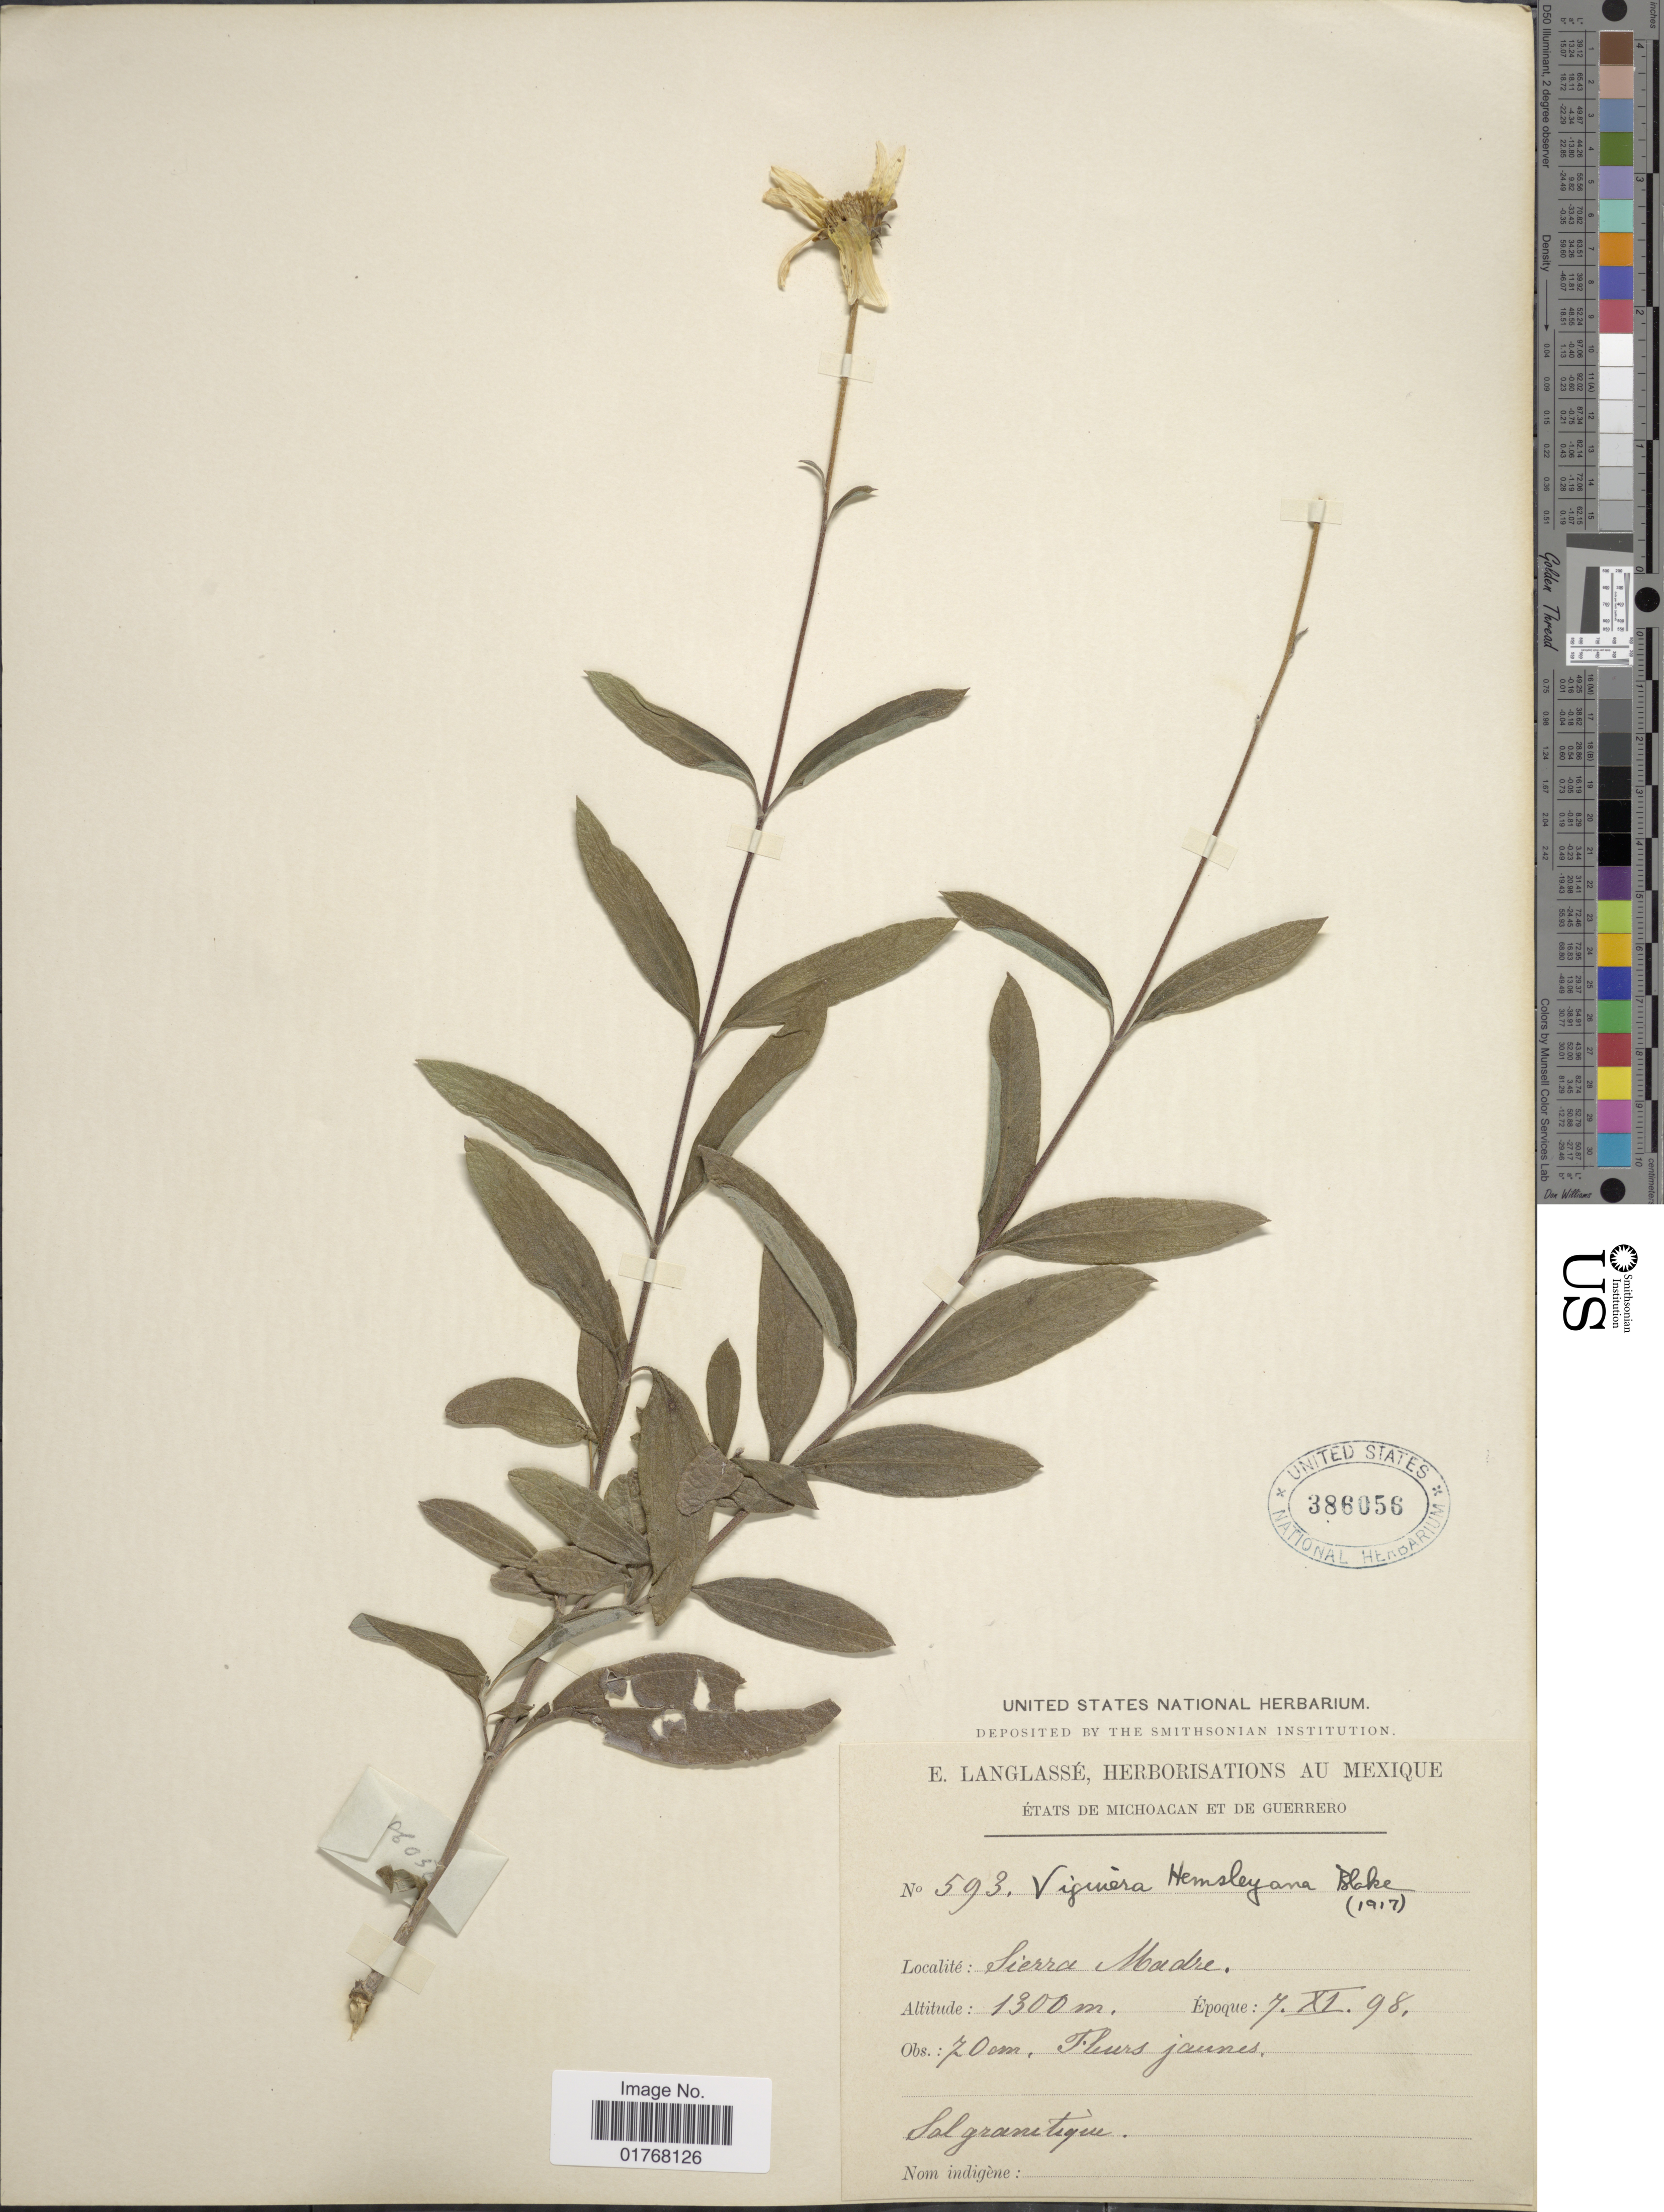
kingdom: Plantae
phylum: Tracheophyta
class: Magnoliopsida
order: Asterales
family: Asteraceae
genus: Viguiera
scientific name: Viguiera hemsleyana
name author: S.F. Blake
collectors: E. Langlassé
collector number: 593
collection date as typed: Transcribed d/m/y: 7/11/98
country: Mexico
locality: États de Michoacan et de Guerreo, Sierra Madre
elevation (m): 1300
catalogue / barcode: US 386056